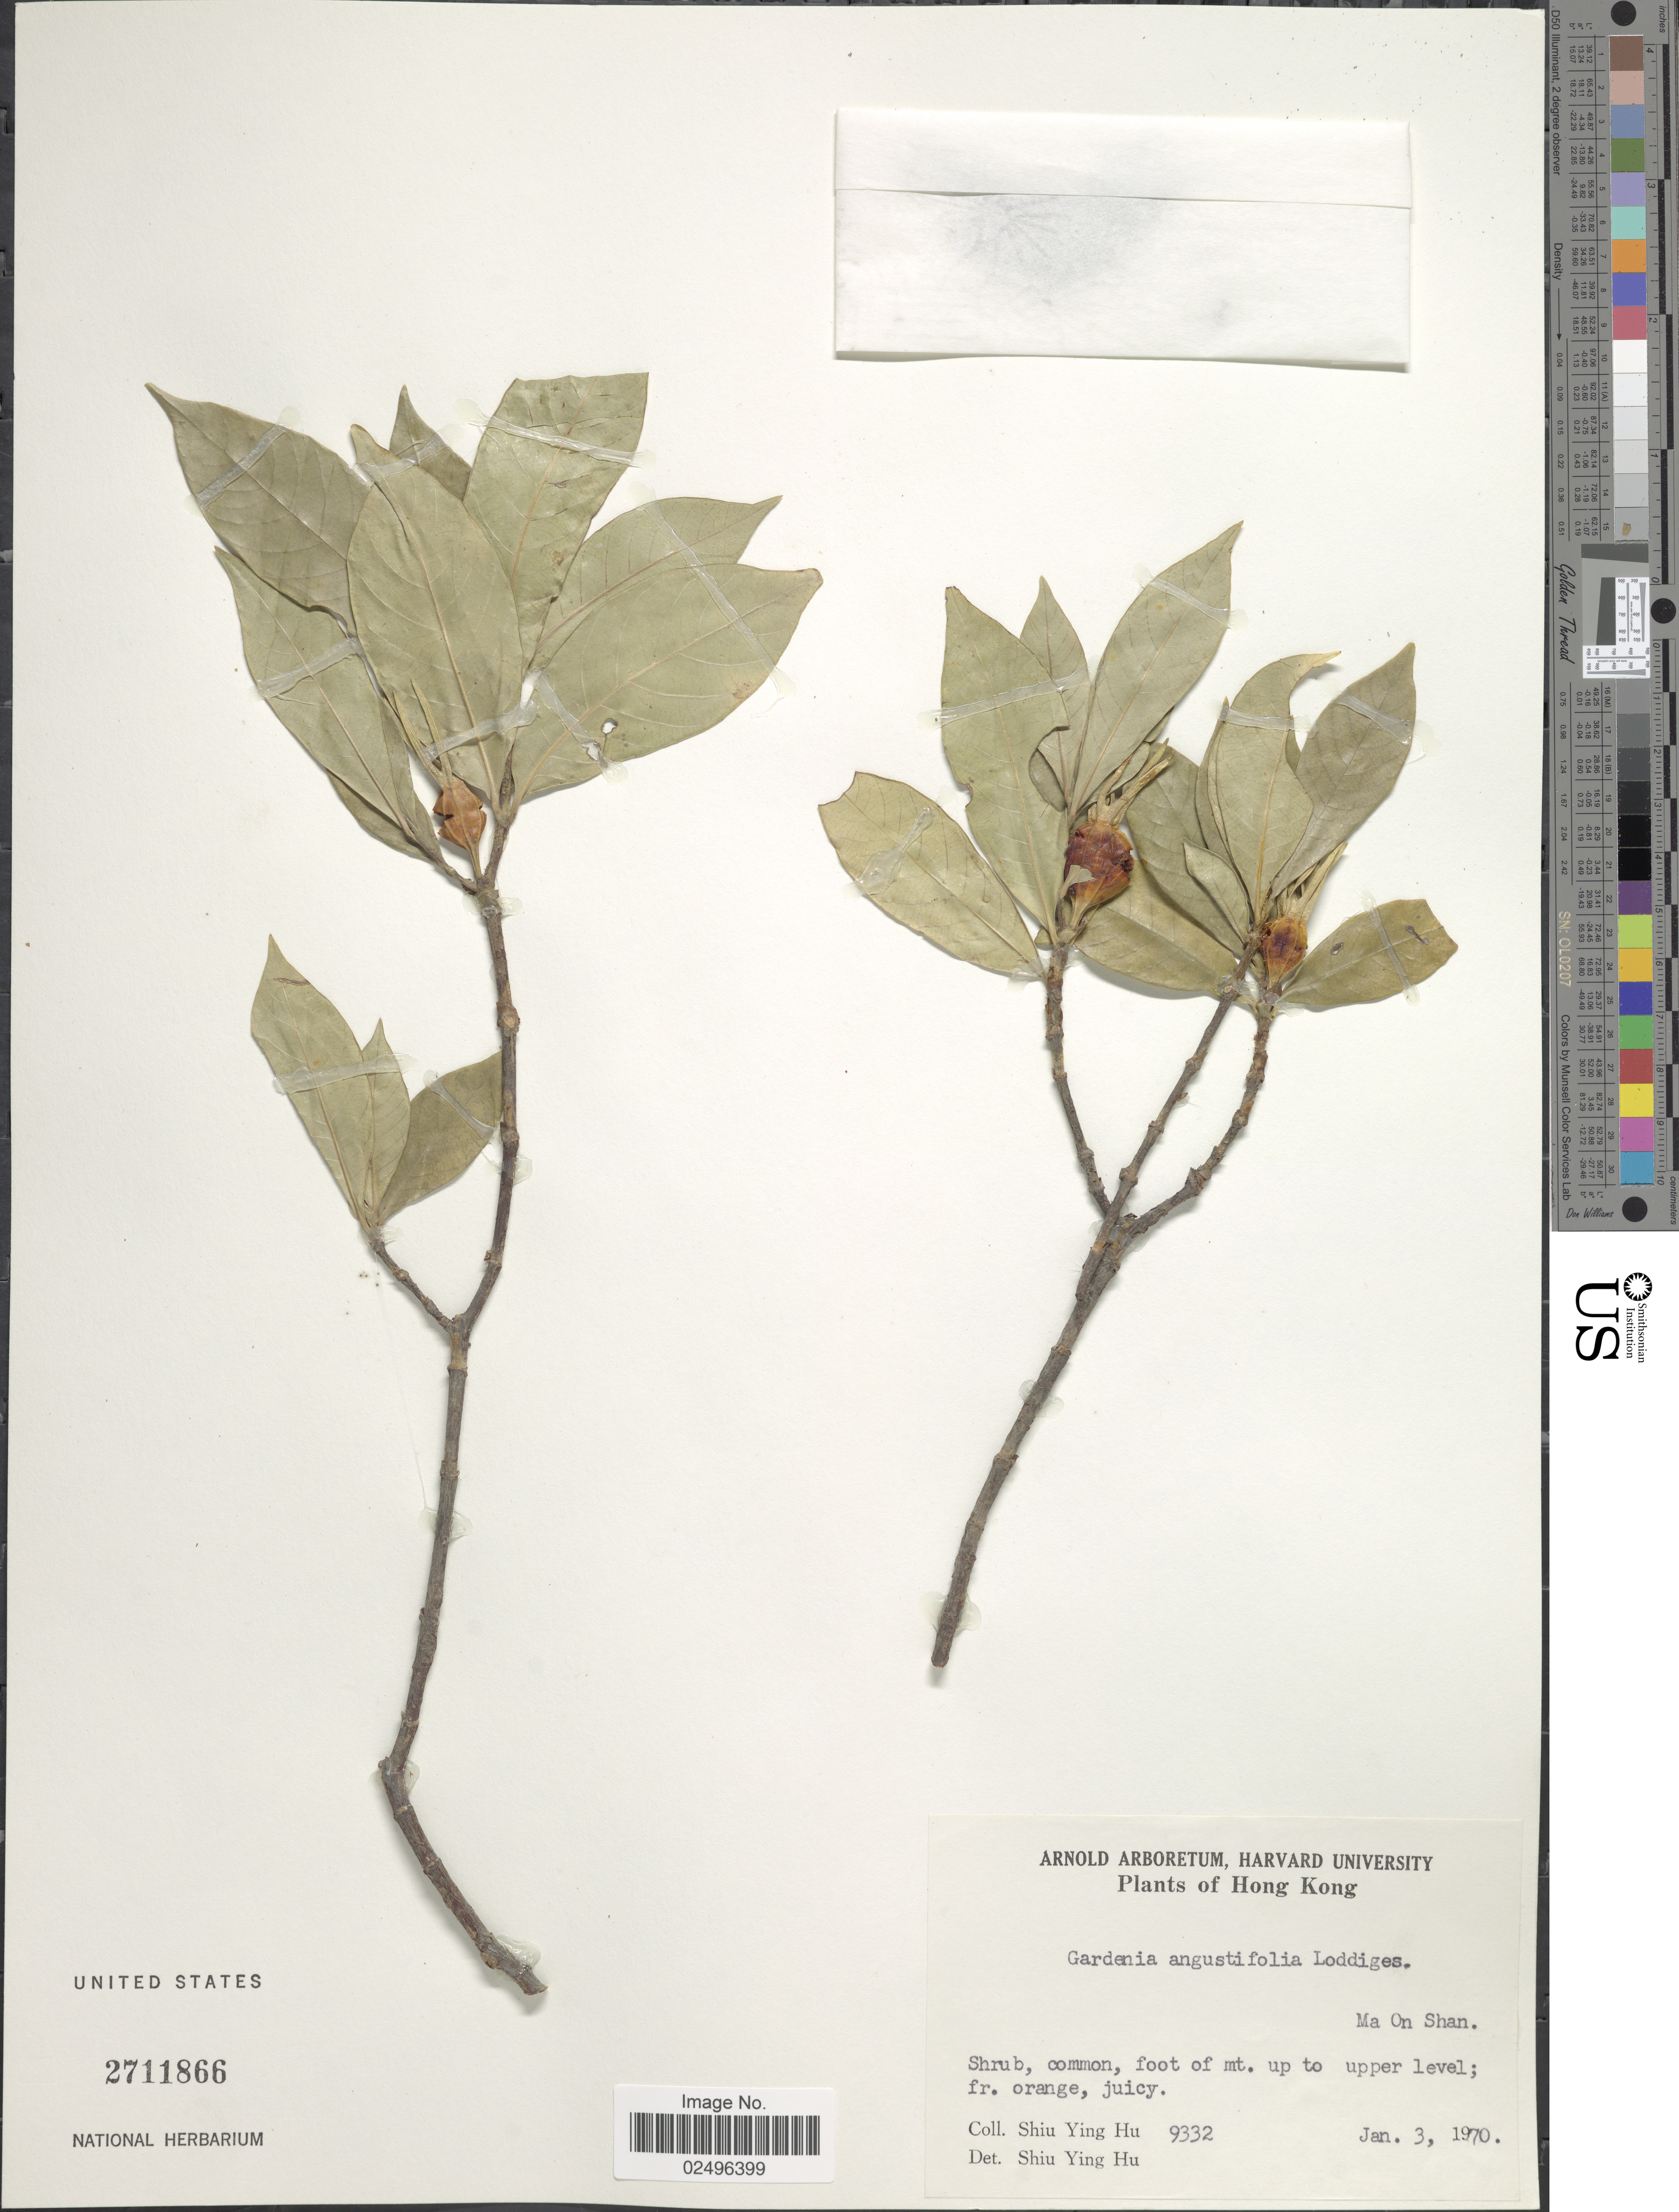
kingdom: Plantae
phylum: Tracheophyta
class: Magnoliopsida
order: Gentianales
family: Rubiaceae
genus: Gardenia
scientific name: Gardenia angustifolia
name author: Lodd.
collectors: S. Y. Hu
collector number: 9332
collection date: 1970-01-03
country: China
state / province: Hong Kong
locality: Hong Kong, Ma On Shan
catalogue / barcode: US 2711866